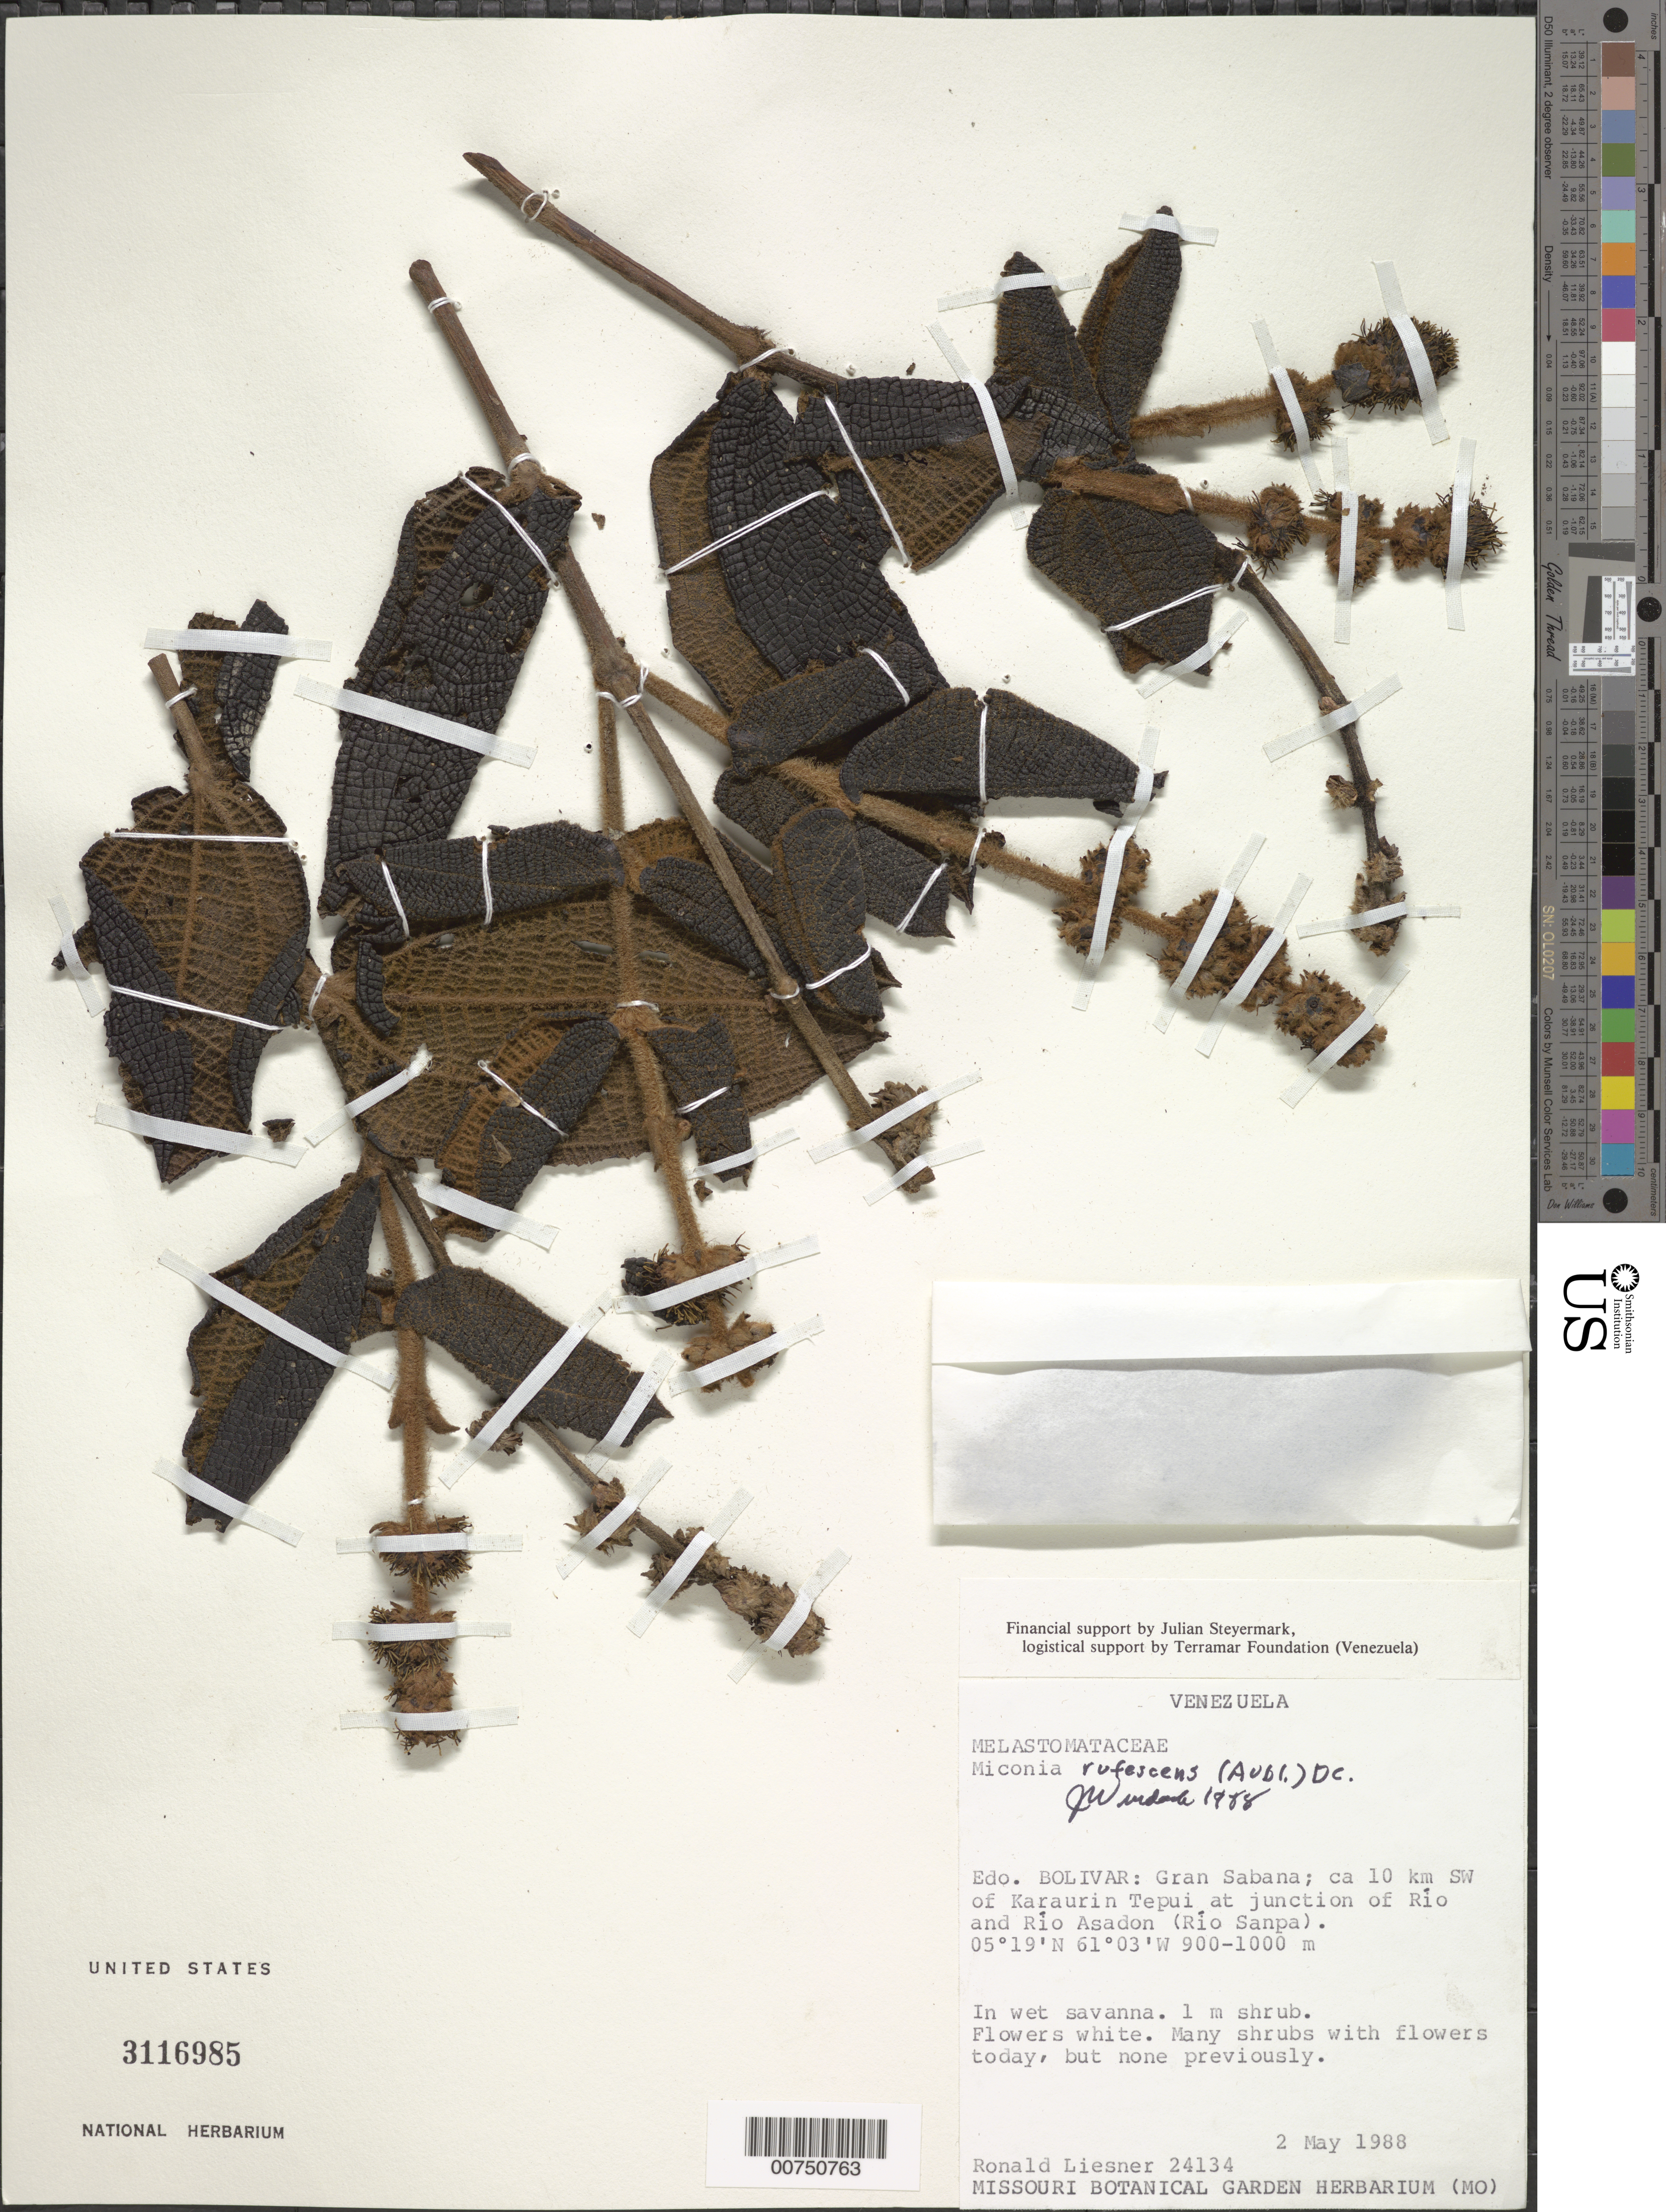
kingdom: Plantae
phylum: Tracheophyta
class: Magnoliopsida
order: Myrtales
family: Melastomataceae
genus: Miconia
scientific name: Miconia rufescens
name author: (Aubl.) DC.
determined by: Wurdack, John J., (US), US (UNITED STATES)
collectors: R. L. Liesner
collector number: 24134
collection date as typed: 2-May-88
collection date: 1988-05-02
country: Venezuela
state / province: Bolívar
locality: Gran Sabana, ca 10 km SW of Karaurin tepuí at junction of Río Karaurin and Río Asadon (Río Sanpa)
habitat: Wet savanna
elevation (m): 900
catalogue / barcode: US 3116985